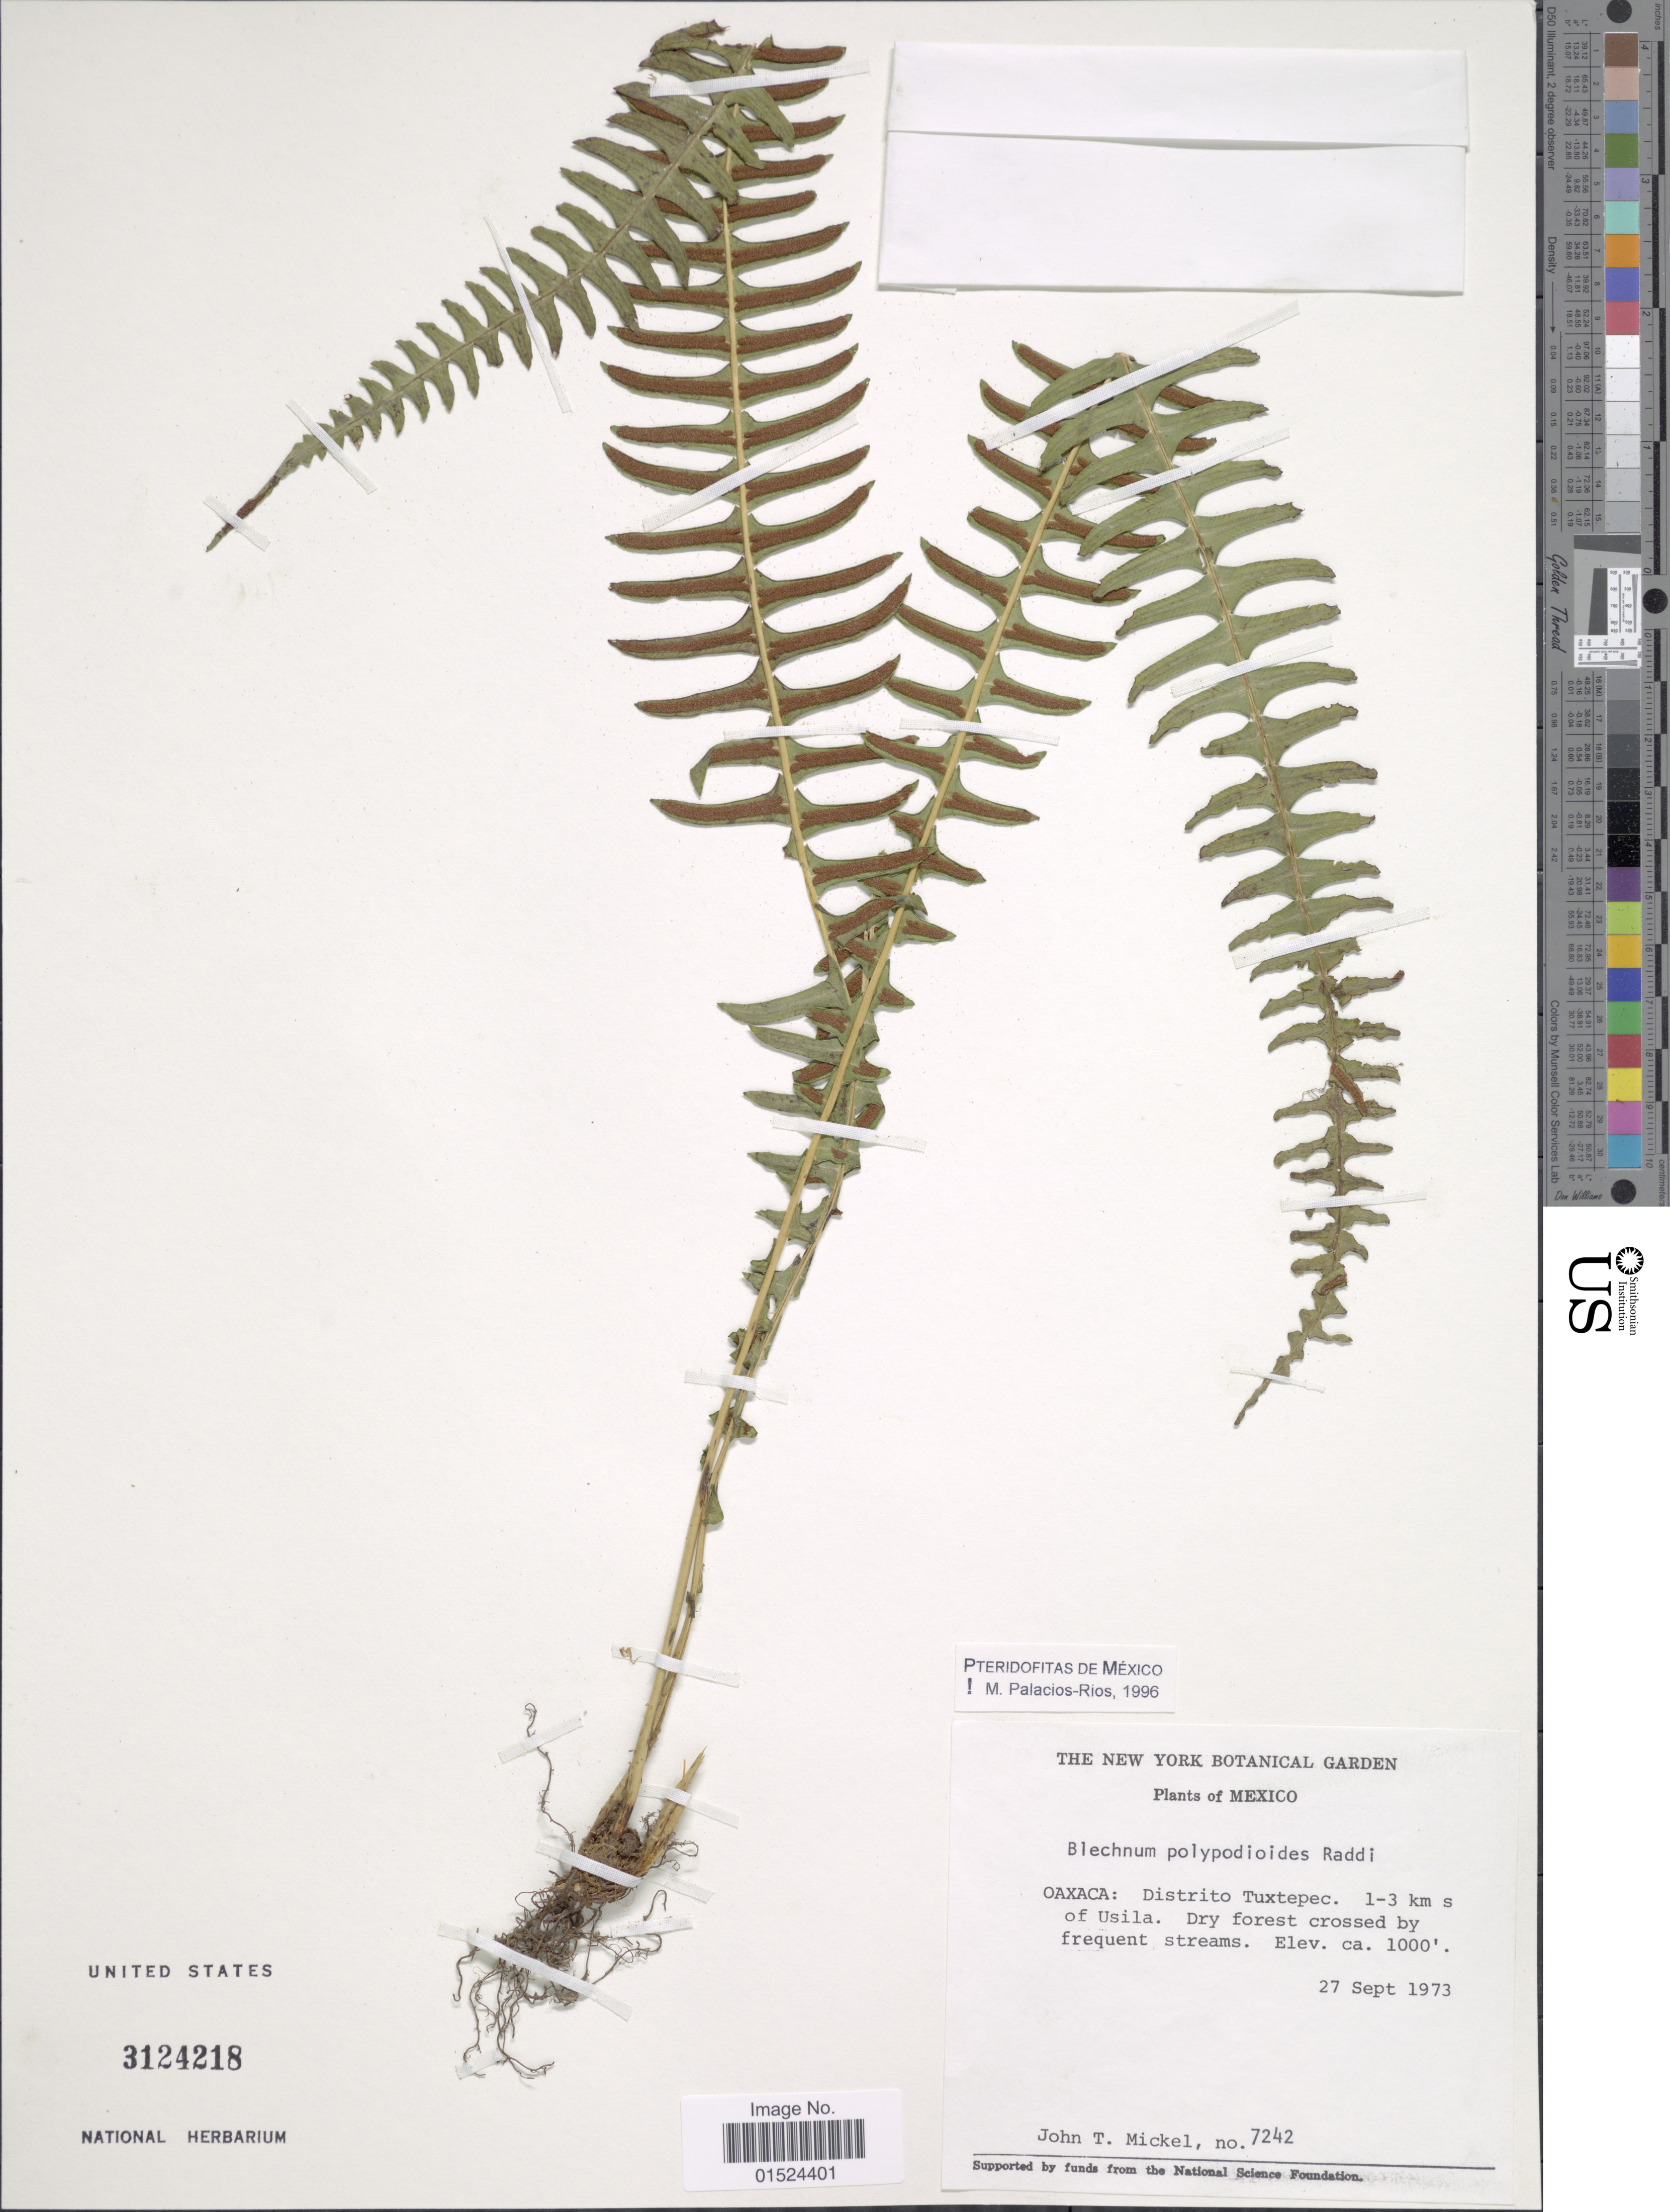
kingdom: Plantae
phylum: Tracheophyta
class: Polypodiopsida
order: Polypodiales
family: Blechnaceae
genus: Blechnum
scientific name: Blechnum polypodioides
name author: Raddi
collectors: J. T. Mickel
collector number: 7242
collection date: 1973-09-27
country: Mexico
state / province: Oaxaca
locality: Distrito Tuxtepec, 1-3 km s of Usila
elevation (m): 305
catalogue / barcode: US 3124218